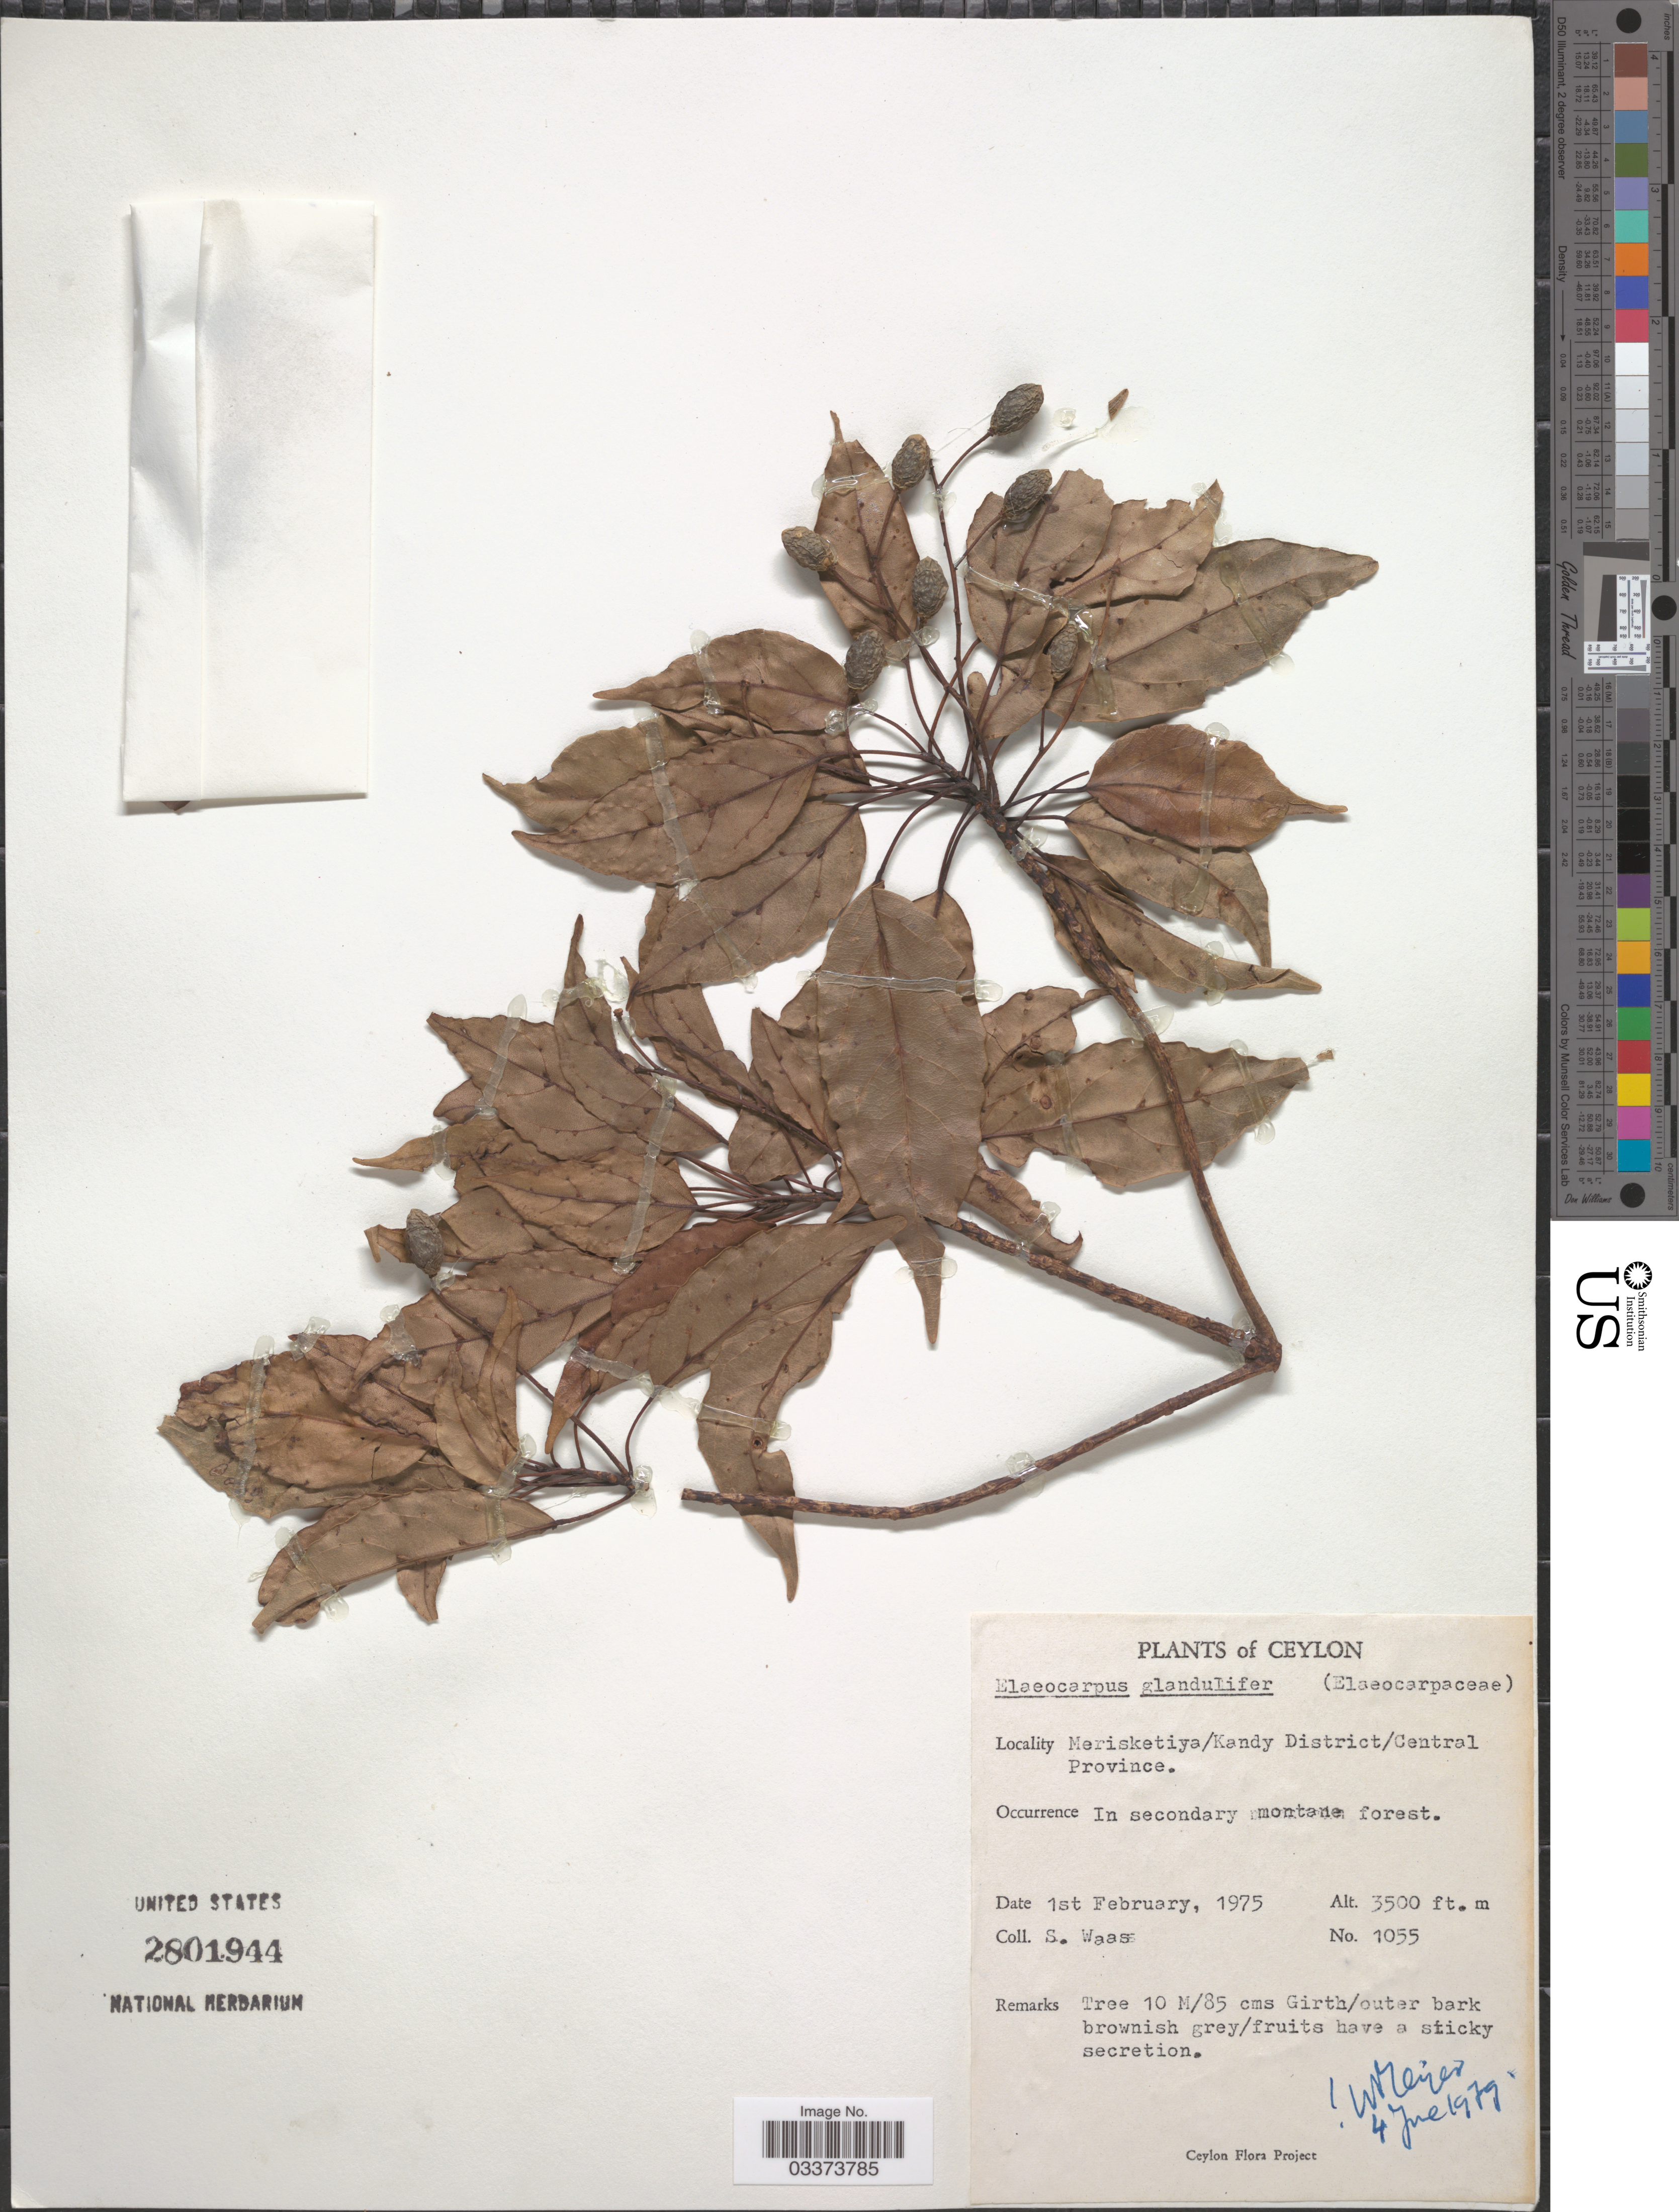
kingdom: Plantae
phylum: Tracheophyta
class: Magnoliopsida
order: Oxalidales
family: Elaeocarpaceae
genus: Elaeocarpus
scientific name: Elaeocarpus glandulifer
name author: (Hook. ex Wight) Mast.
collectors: S. Waas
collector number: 1055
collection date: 1975-02-01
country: Sri Lanka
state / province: Central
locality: Ceylon, Merisketiya/Kandy District.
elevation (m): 1067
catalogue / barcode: US 2801944